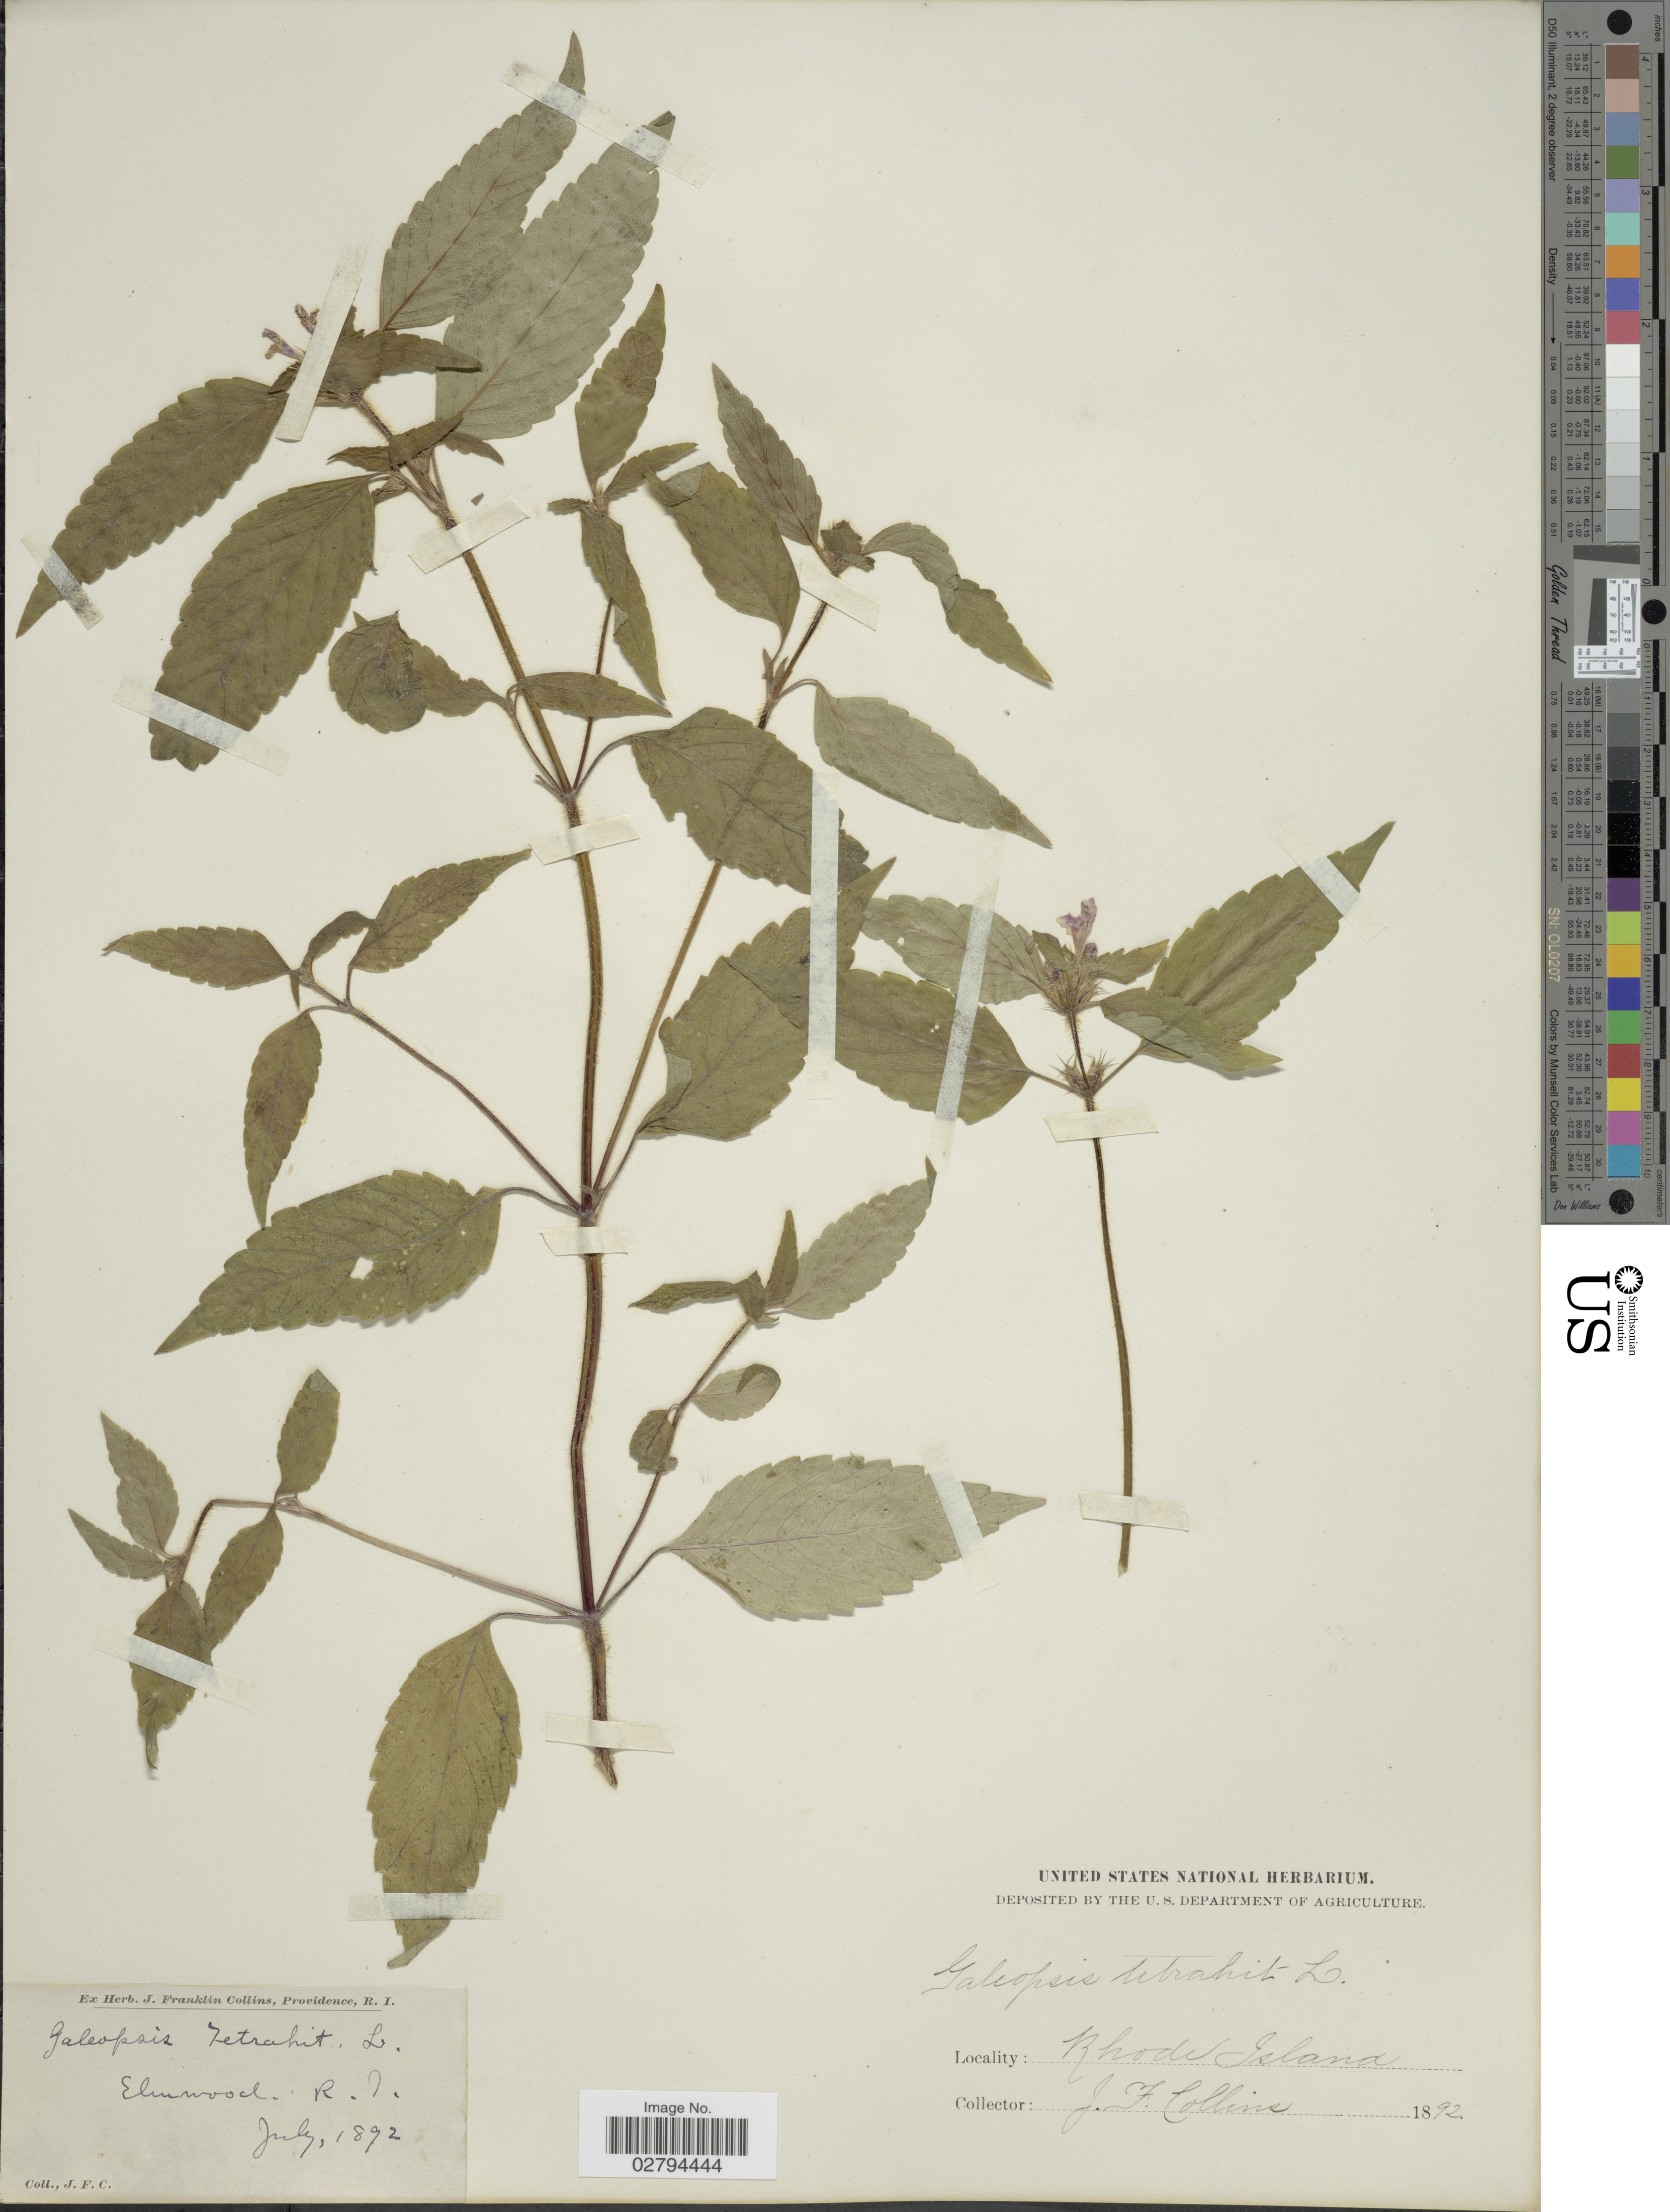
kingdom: Plantae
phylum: Tracheophyta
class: Magnoliopsida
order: Lamiales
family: Lamiaceae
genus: Galeopsis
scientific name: Galeopsis tetrahit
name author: L.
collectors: J. Collins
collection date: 1892-07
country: United States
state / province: Rhode Island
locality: Elmwood.